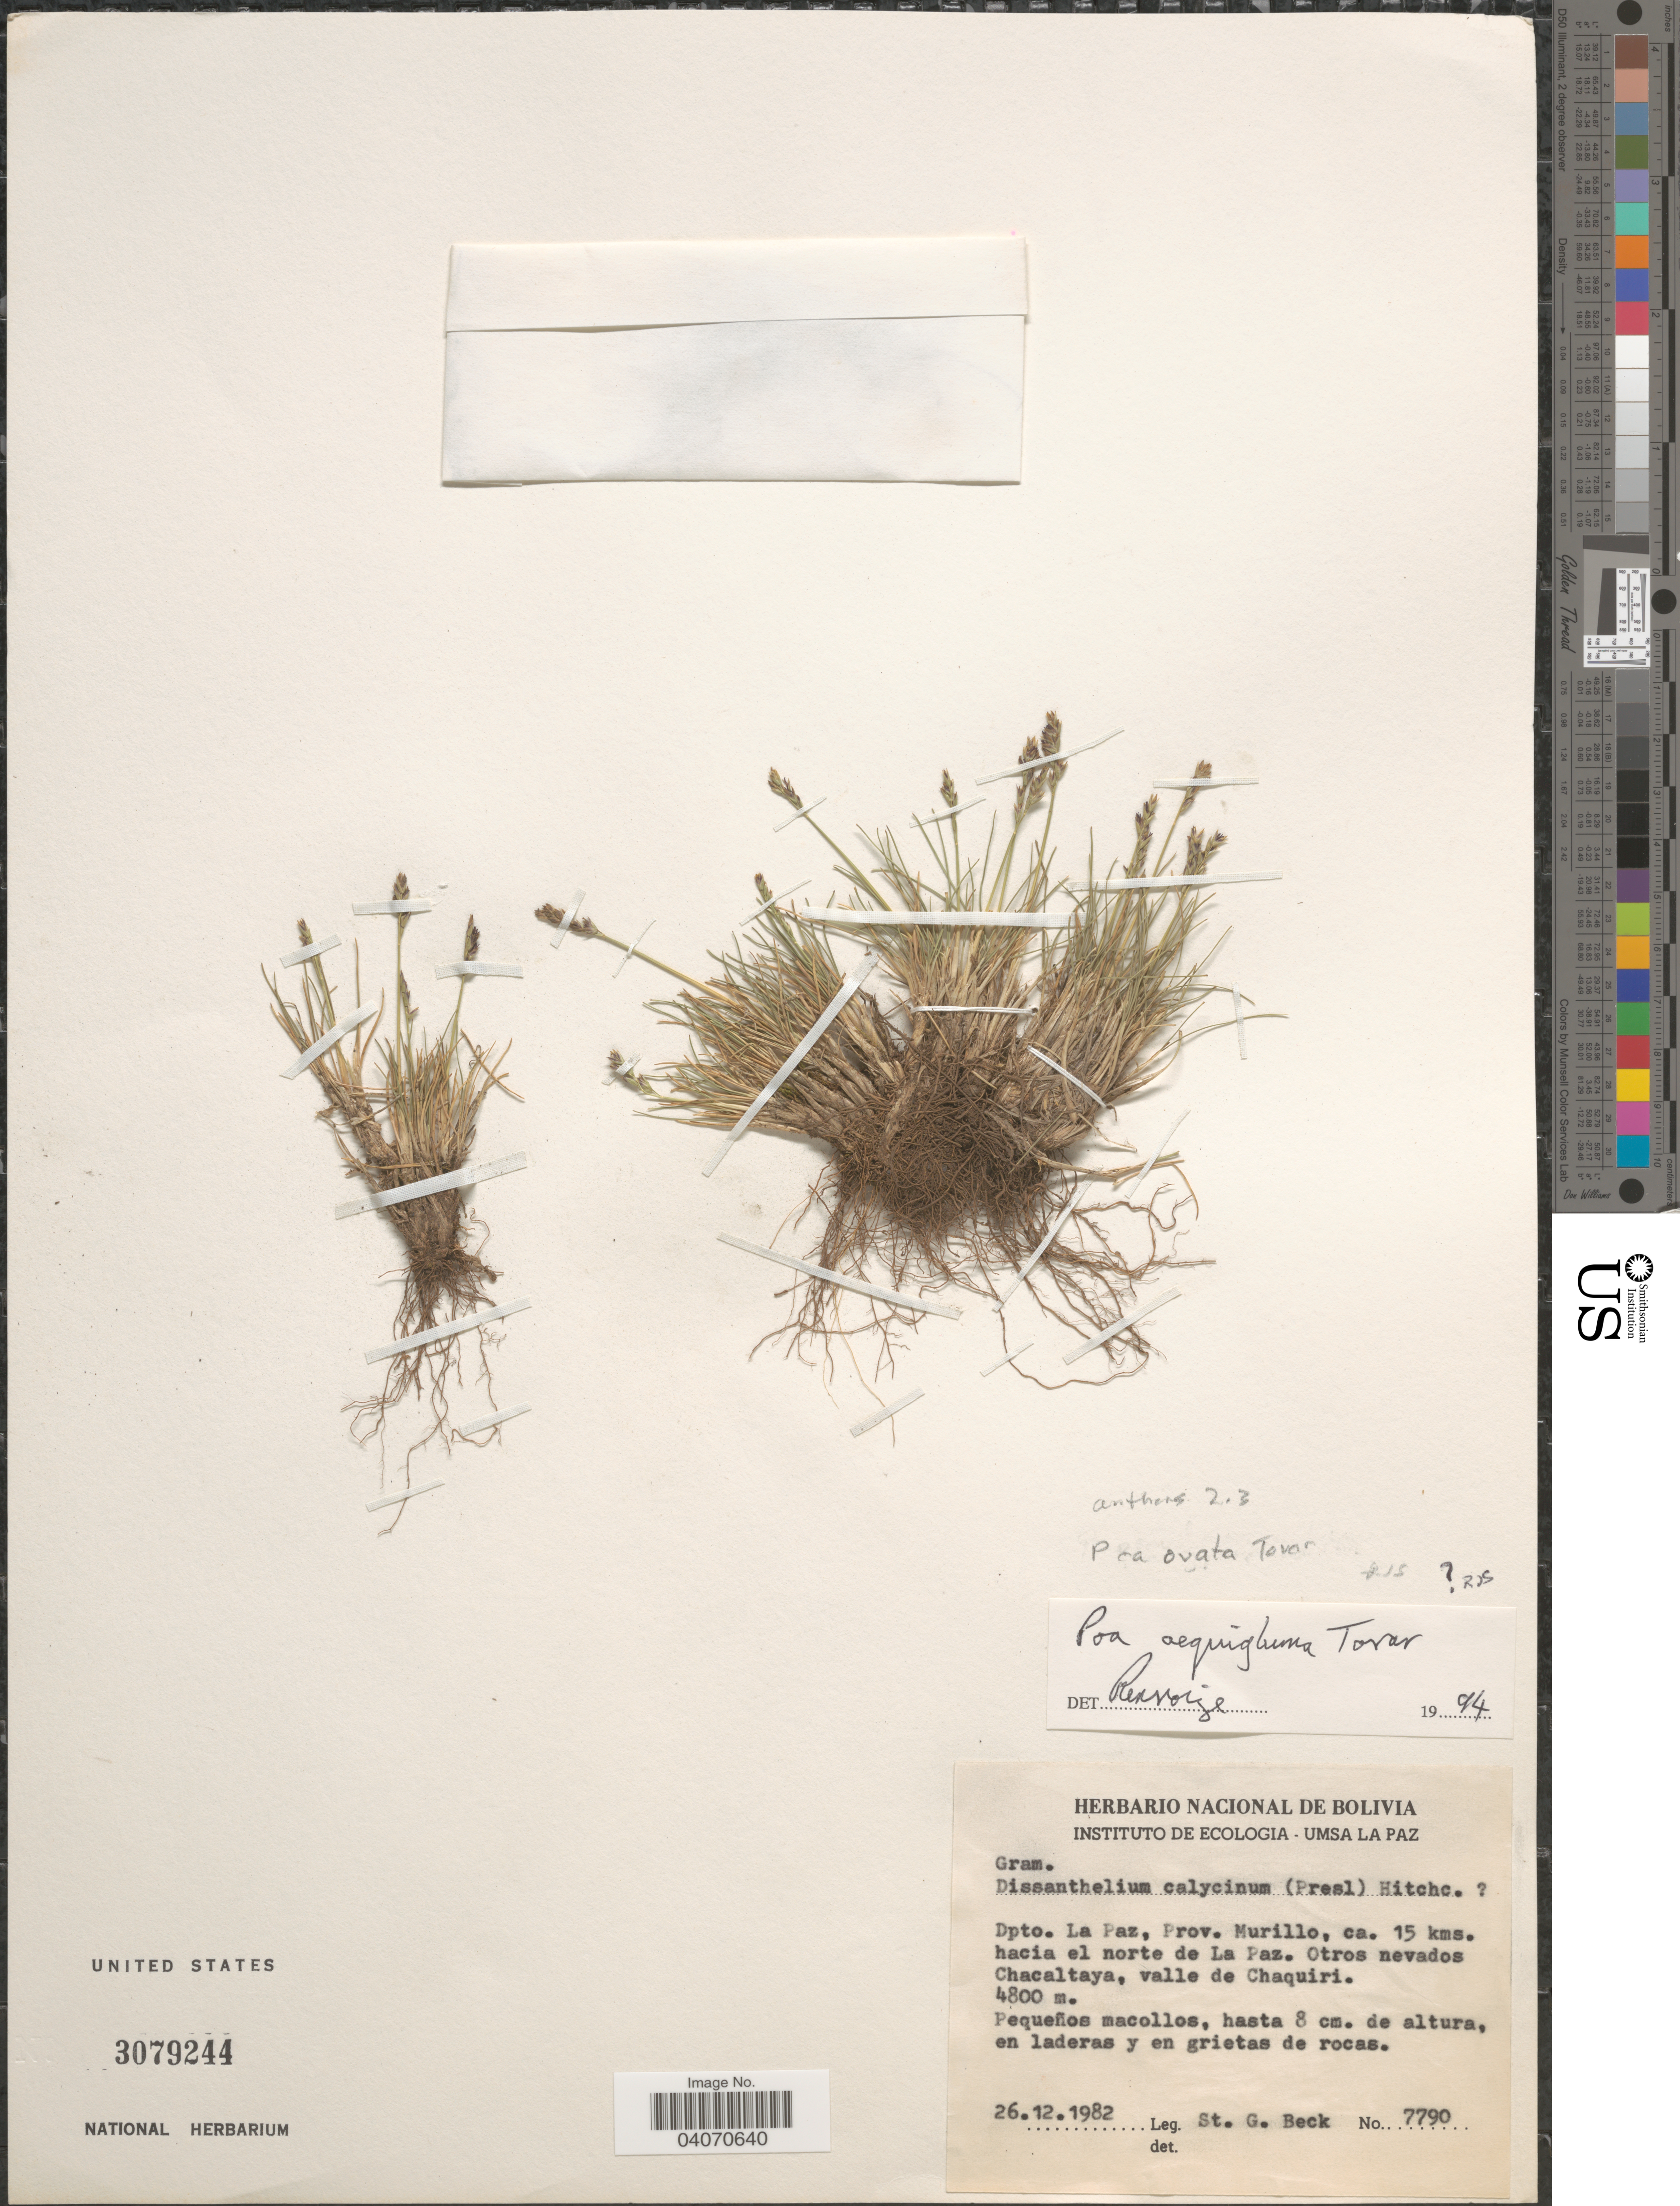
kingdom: Plantae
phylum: Tracheophyta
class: Liliopsida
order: Poales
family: Poaceae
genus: Poa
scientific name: Poa gymnantha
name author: Pilg.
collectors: S. Beck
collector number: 7790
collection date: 1982-12-26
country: Bolivia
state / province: La Paz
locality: Dpto. La Paz, Prov. Murillo, ca. 15 kms. hacia el norte de La Paz. Otros nevados Chacaltaya, valle de Chaquiri.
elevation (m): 4800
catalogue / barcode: US 3079244